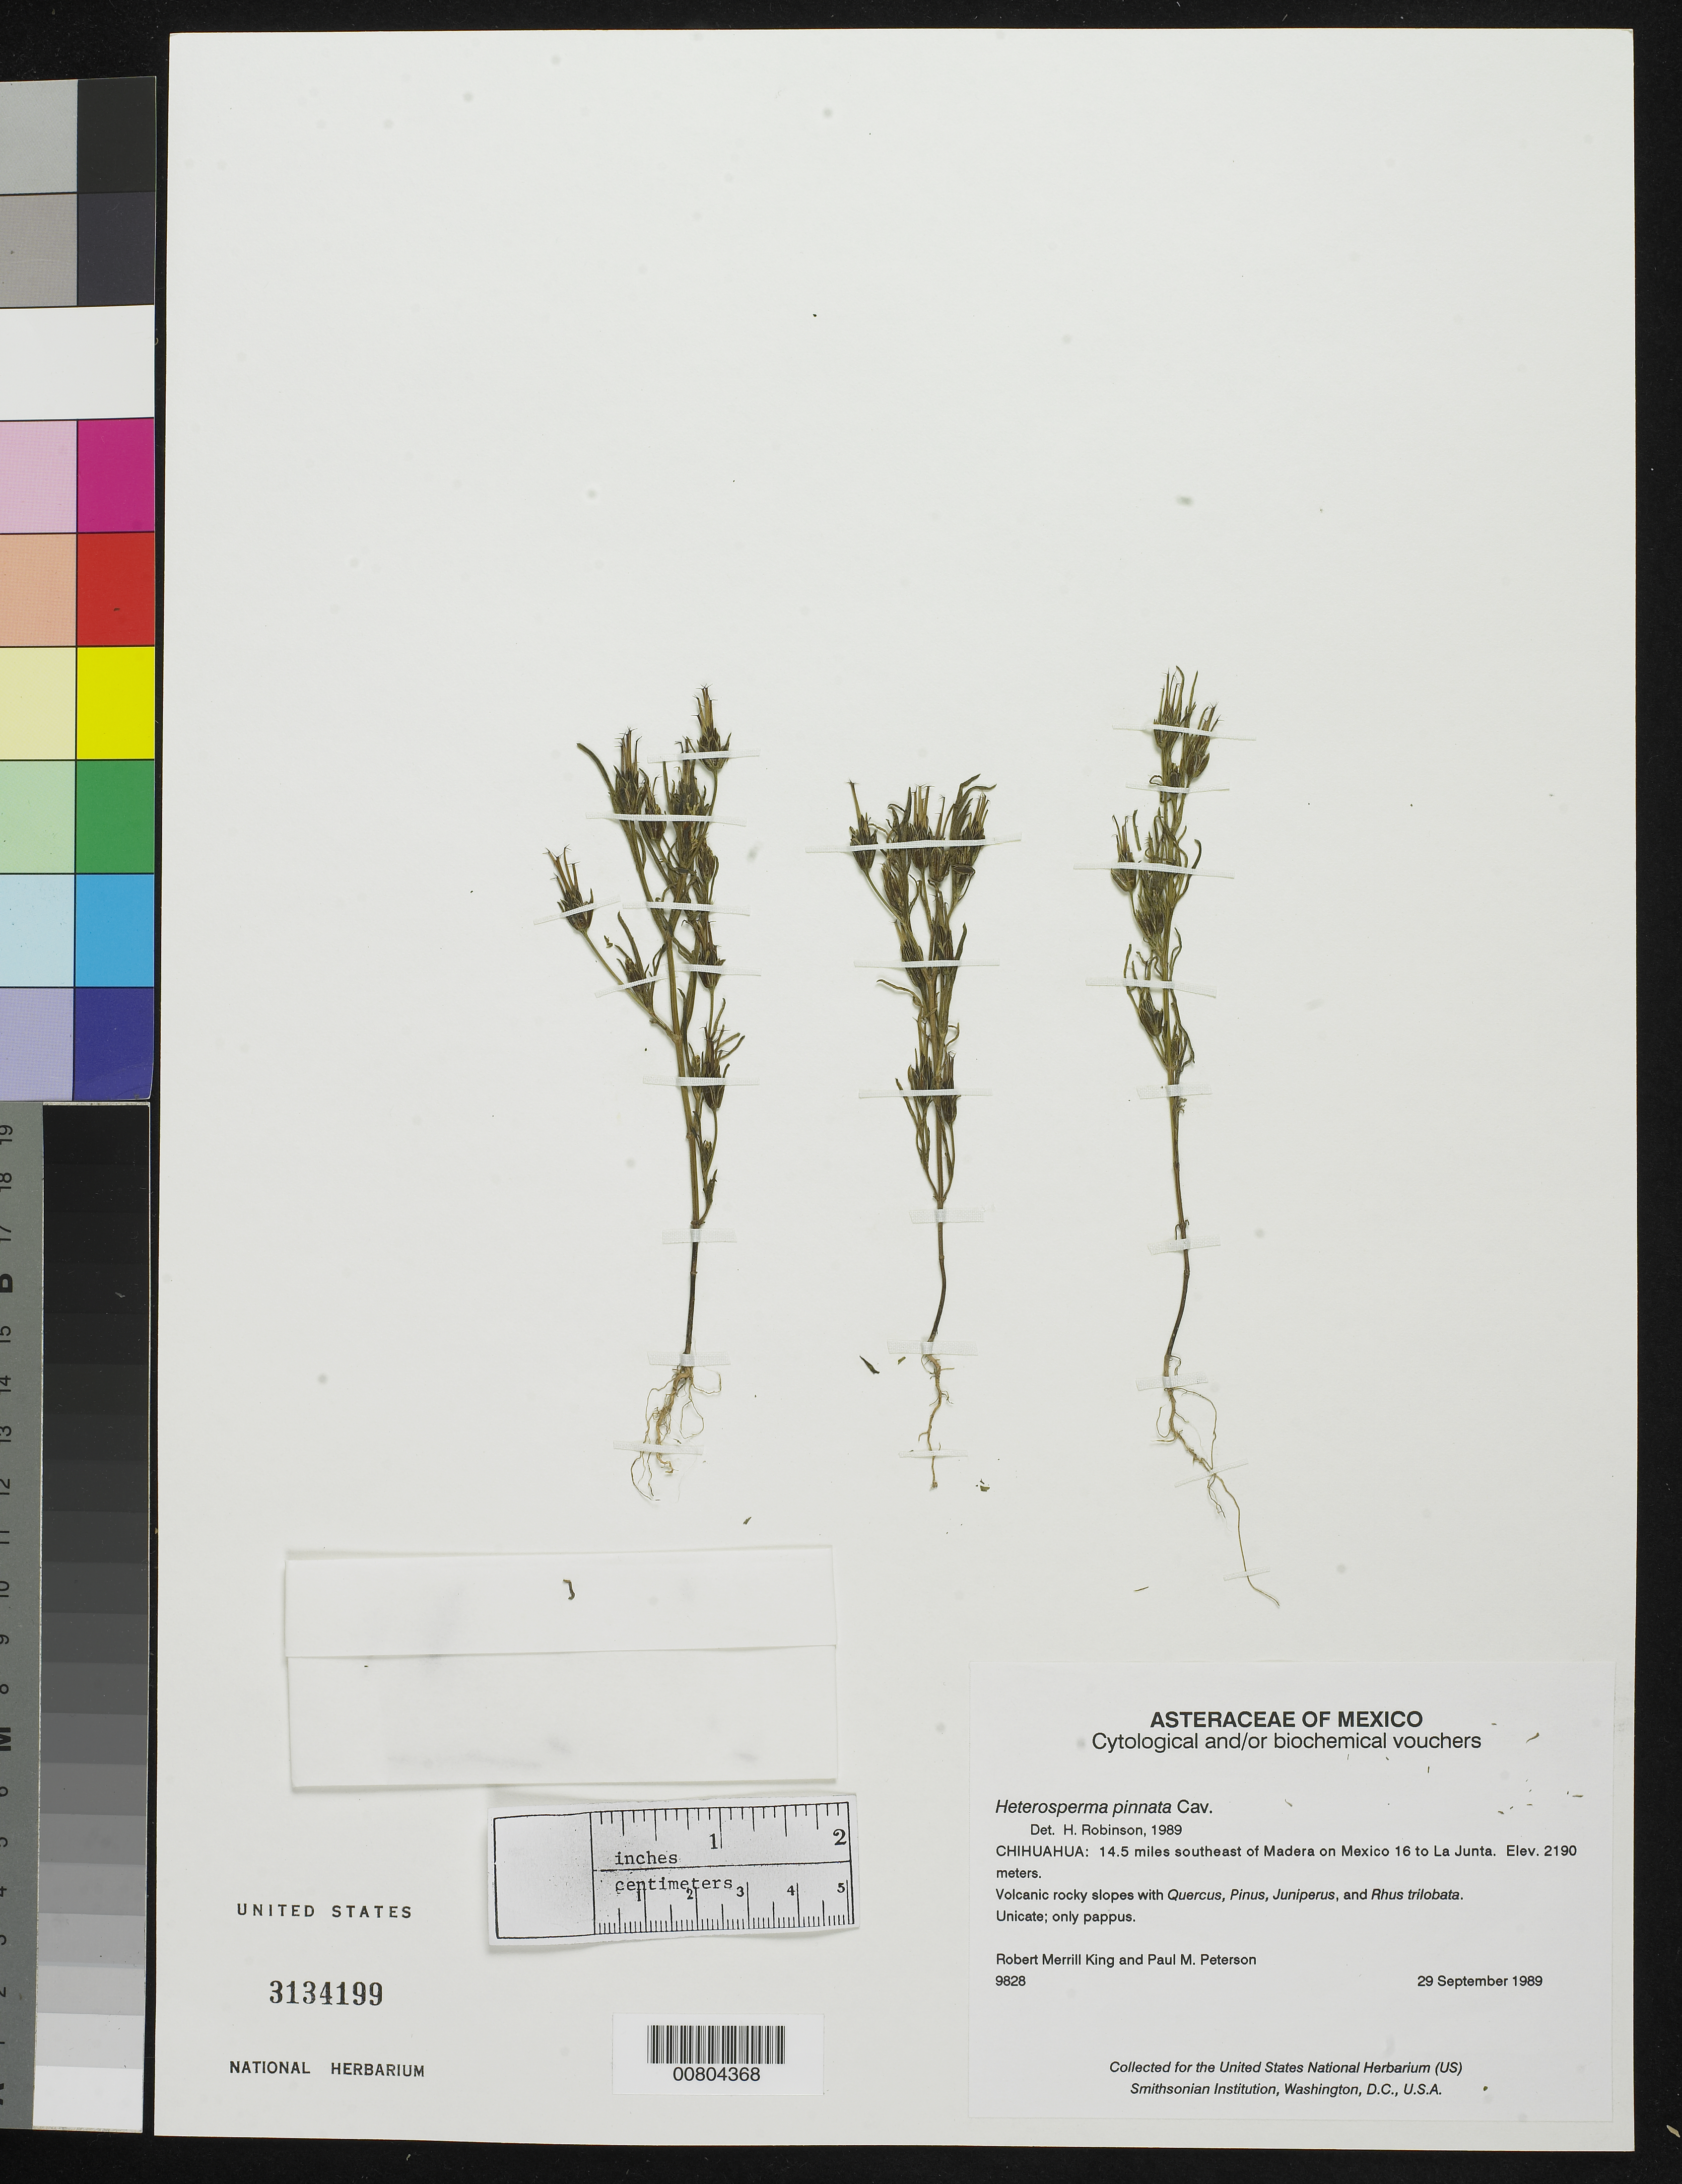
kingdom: Plantae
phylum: Tracheophyta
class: Magnoliopsida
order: Asterales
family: Asteraceae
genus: Heterosperma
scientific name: Heterosperma pinnatum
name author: Cav.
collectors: R. M. King & P. M. Peterson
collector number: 9828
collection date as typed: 29 Sep 1989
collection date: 1989-09-29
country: Mexico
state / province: Chihuahua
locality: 14.5 miles southeast of Madera on Mexico 16 to La Junta, Chihuahua.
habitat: Volacanic rocky slopes with Quercus, Pinus, Juniperus, and Rhus trilobata.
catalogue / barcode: US 3134199